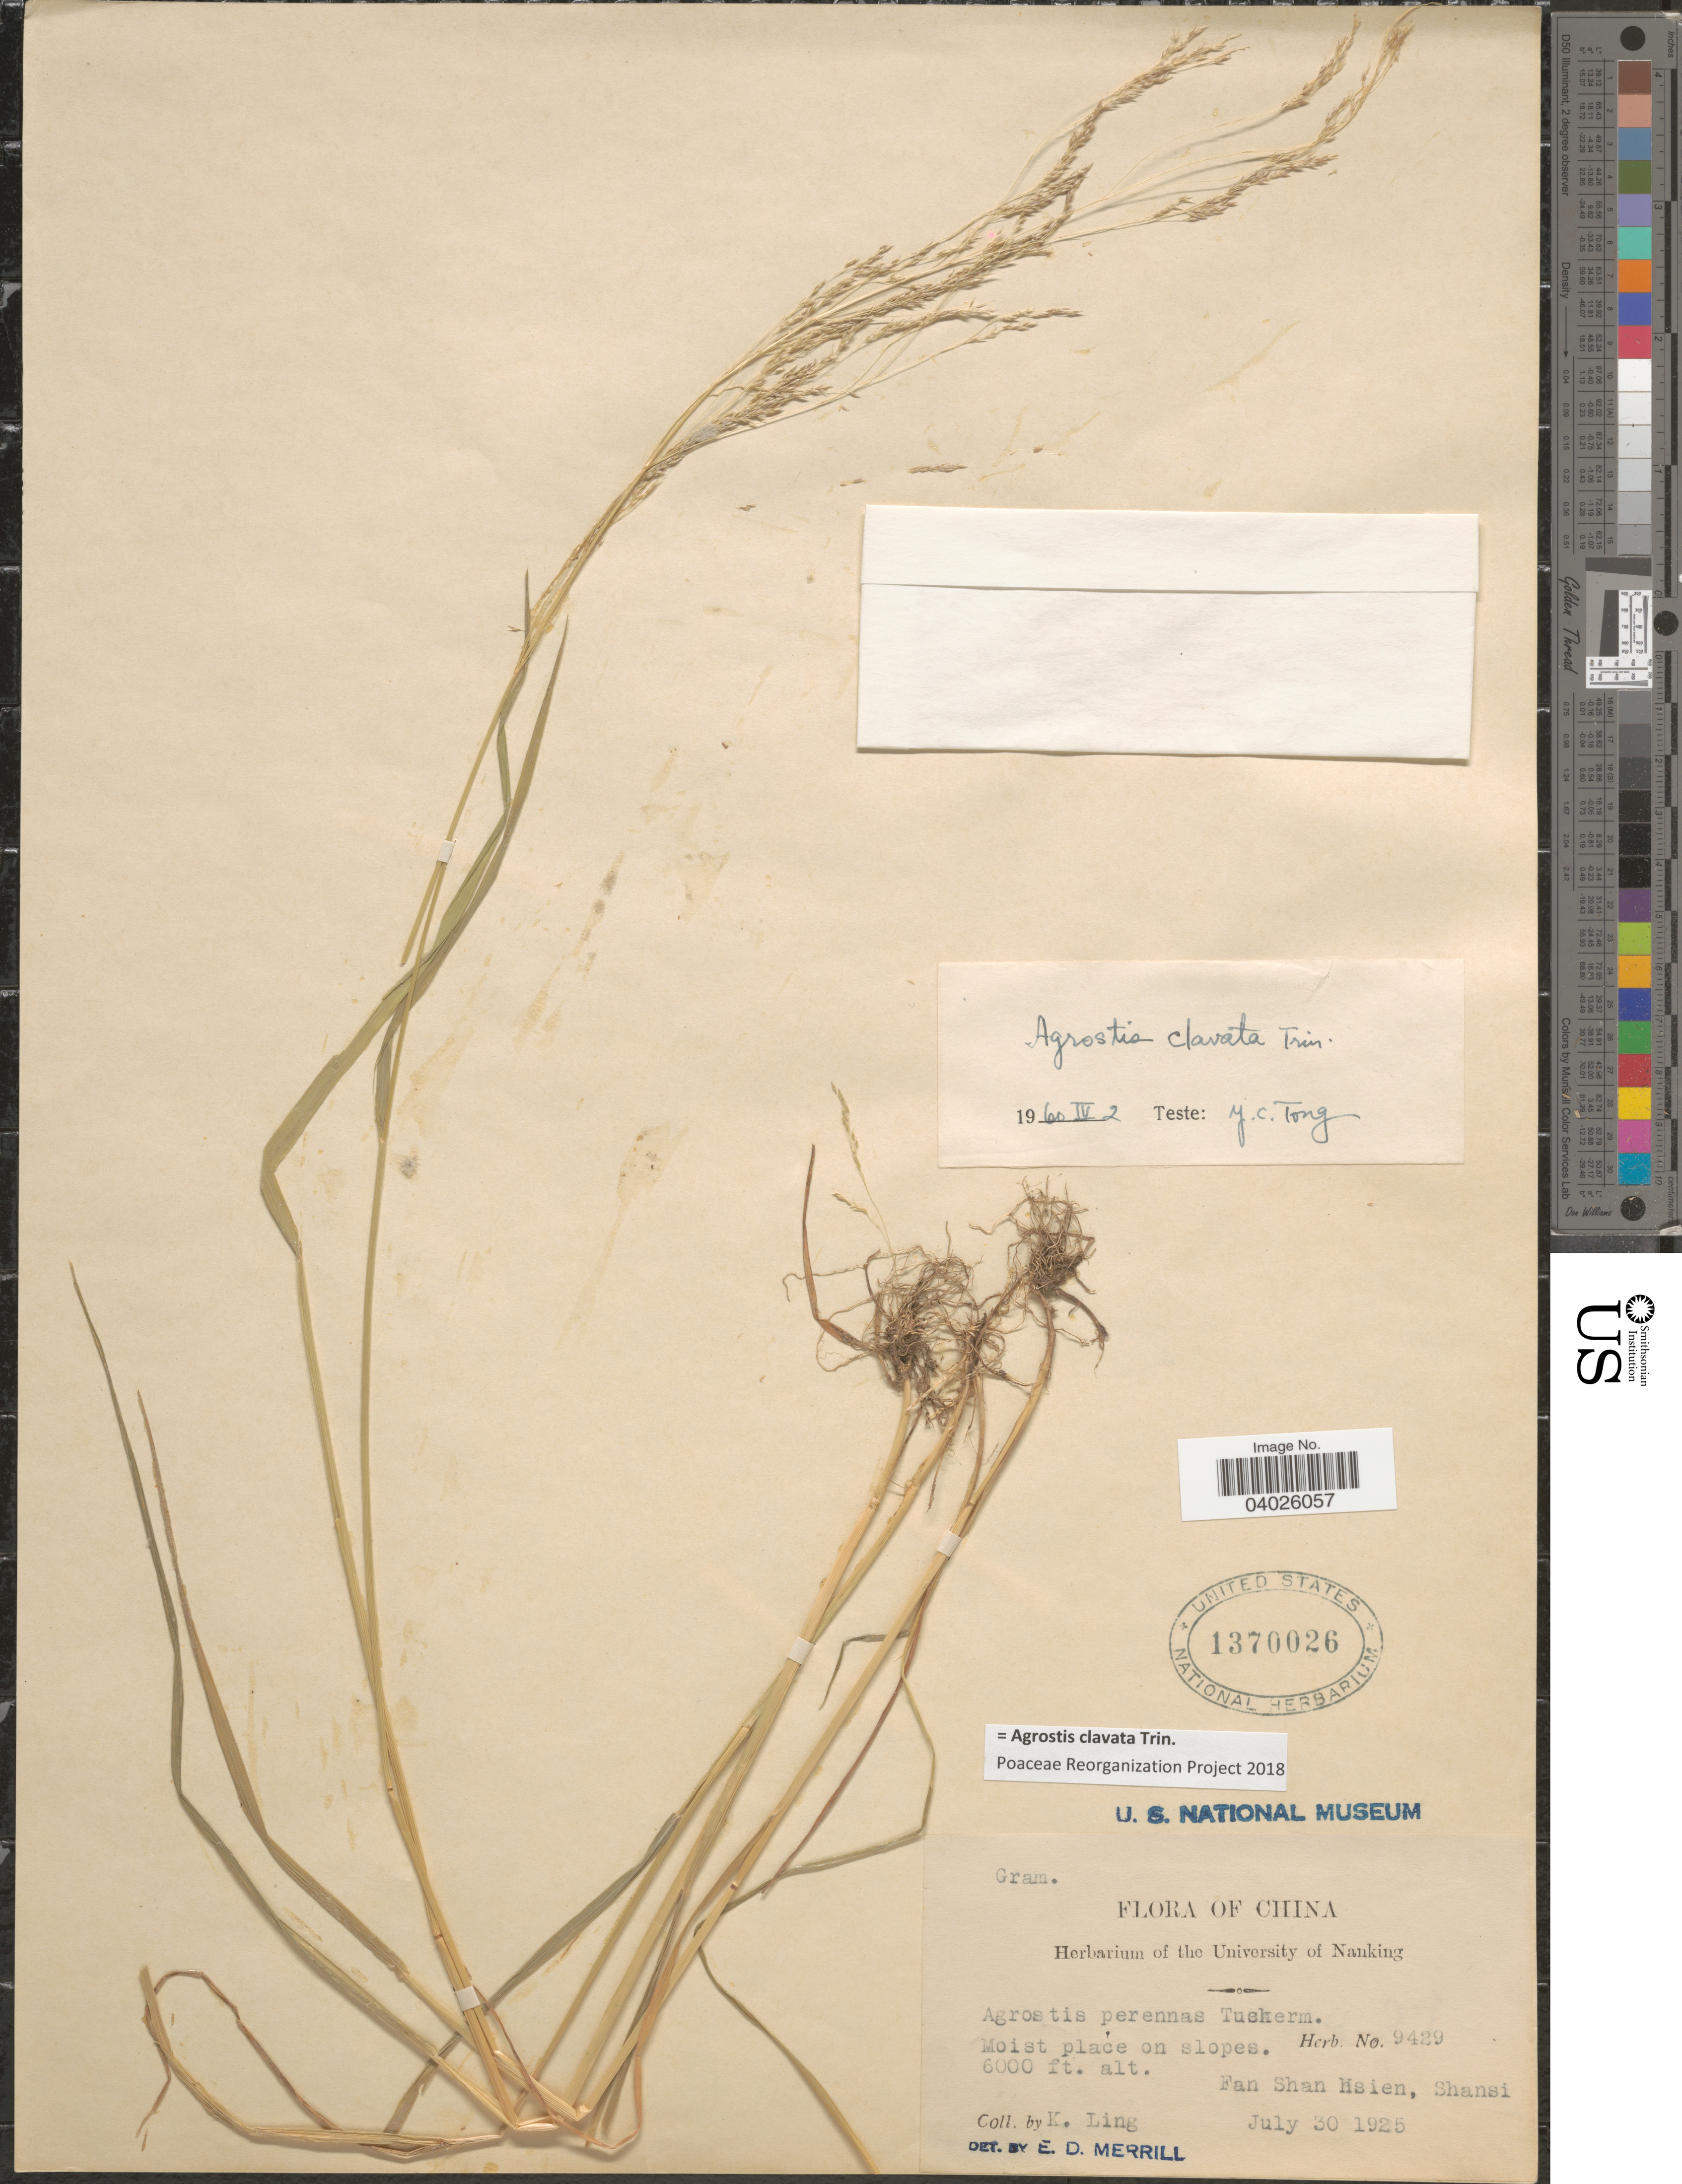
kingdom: Plantae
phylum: Tracheophyta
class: Liliopsida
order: Poales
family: Poaceae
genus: Agrostis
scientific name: Agrostis clavata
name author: Trin.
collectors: K. Ling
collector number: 9429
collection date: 1925-07-30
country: China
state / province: Shanxi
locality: Fan Shan Hsien, Shansi.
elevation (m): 1829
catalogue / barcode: US 1370026